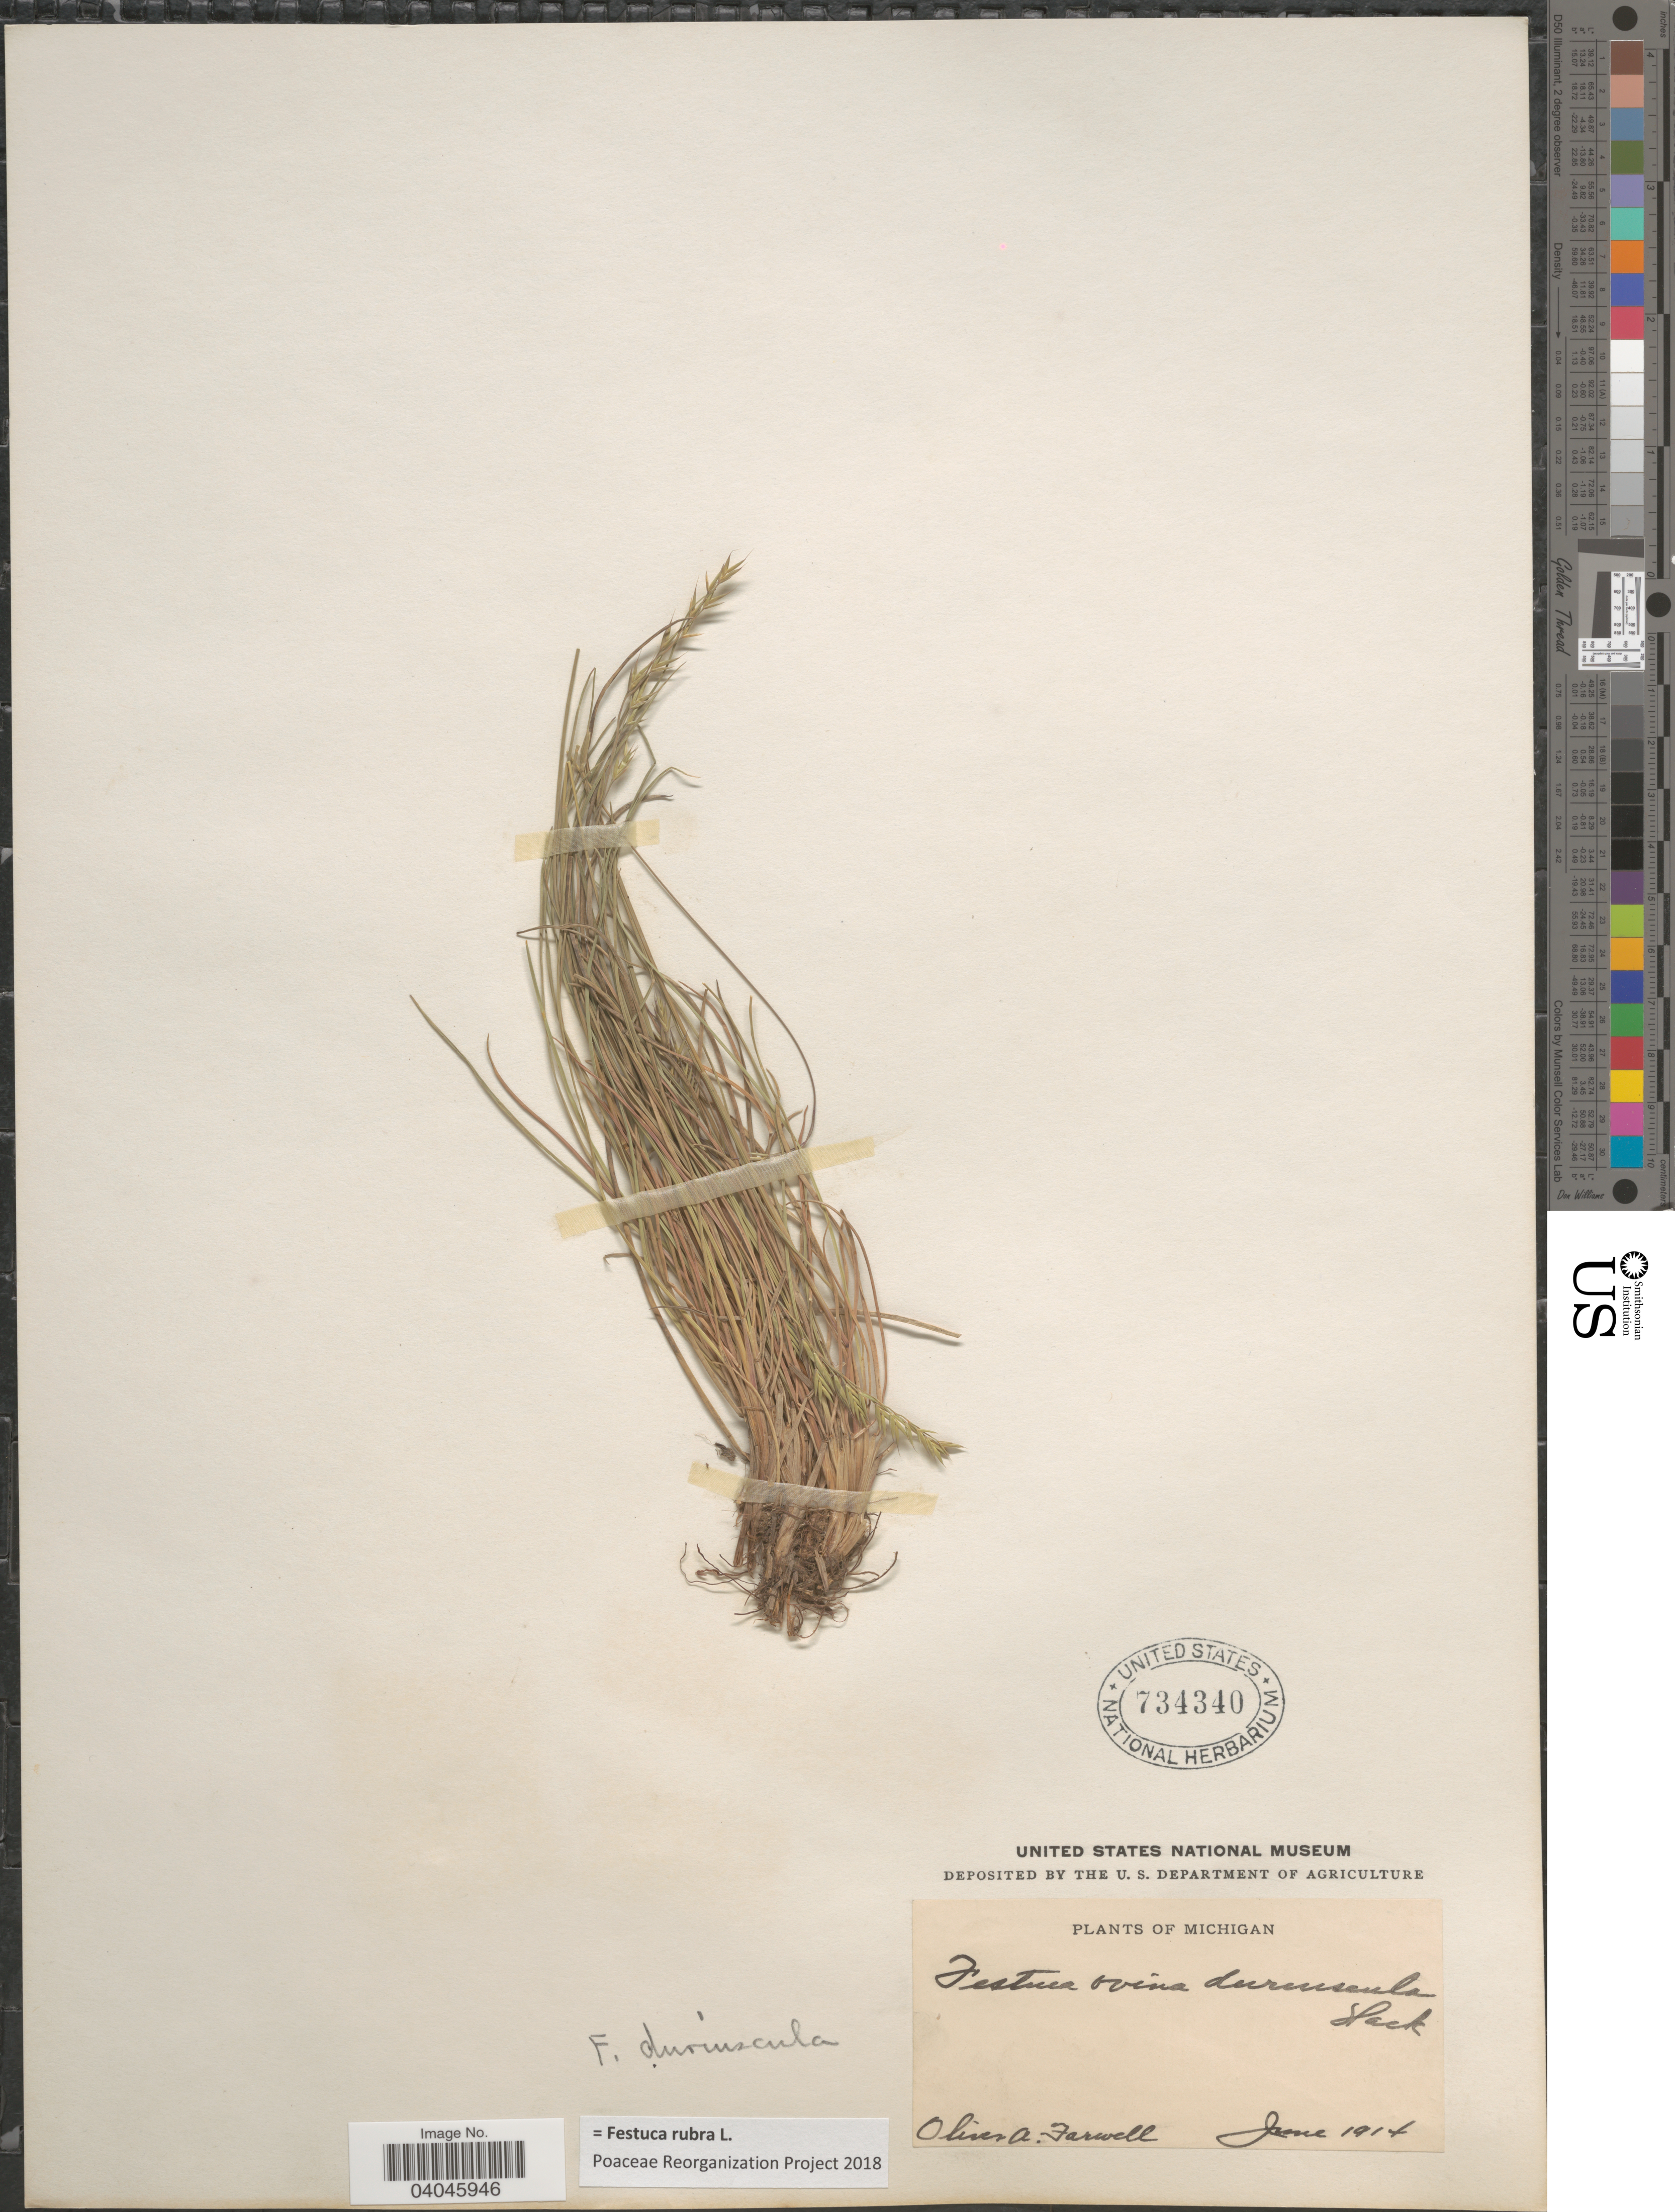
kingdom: Plantae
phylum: Tracheophyta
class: Liliopsida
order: Poales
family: Poaceae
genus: Festuca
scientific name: Festuca rubra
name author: L.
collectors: O. Farwell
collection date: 1914-06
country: United States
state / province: Michigan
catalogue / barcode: US 734340